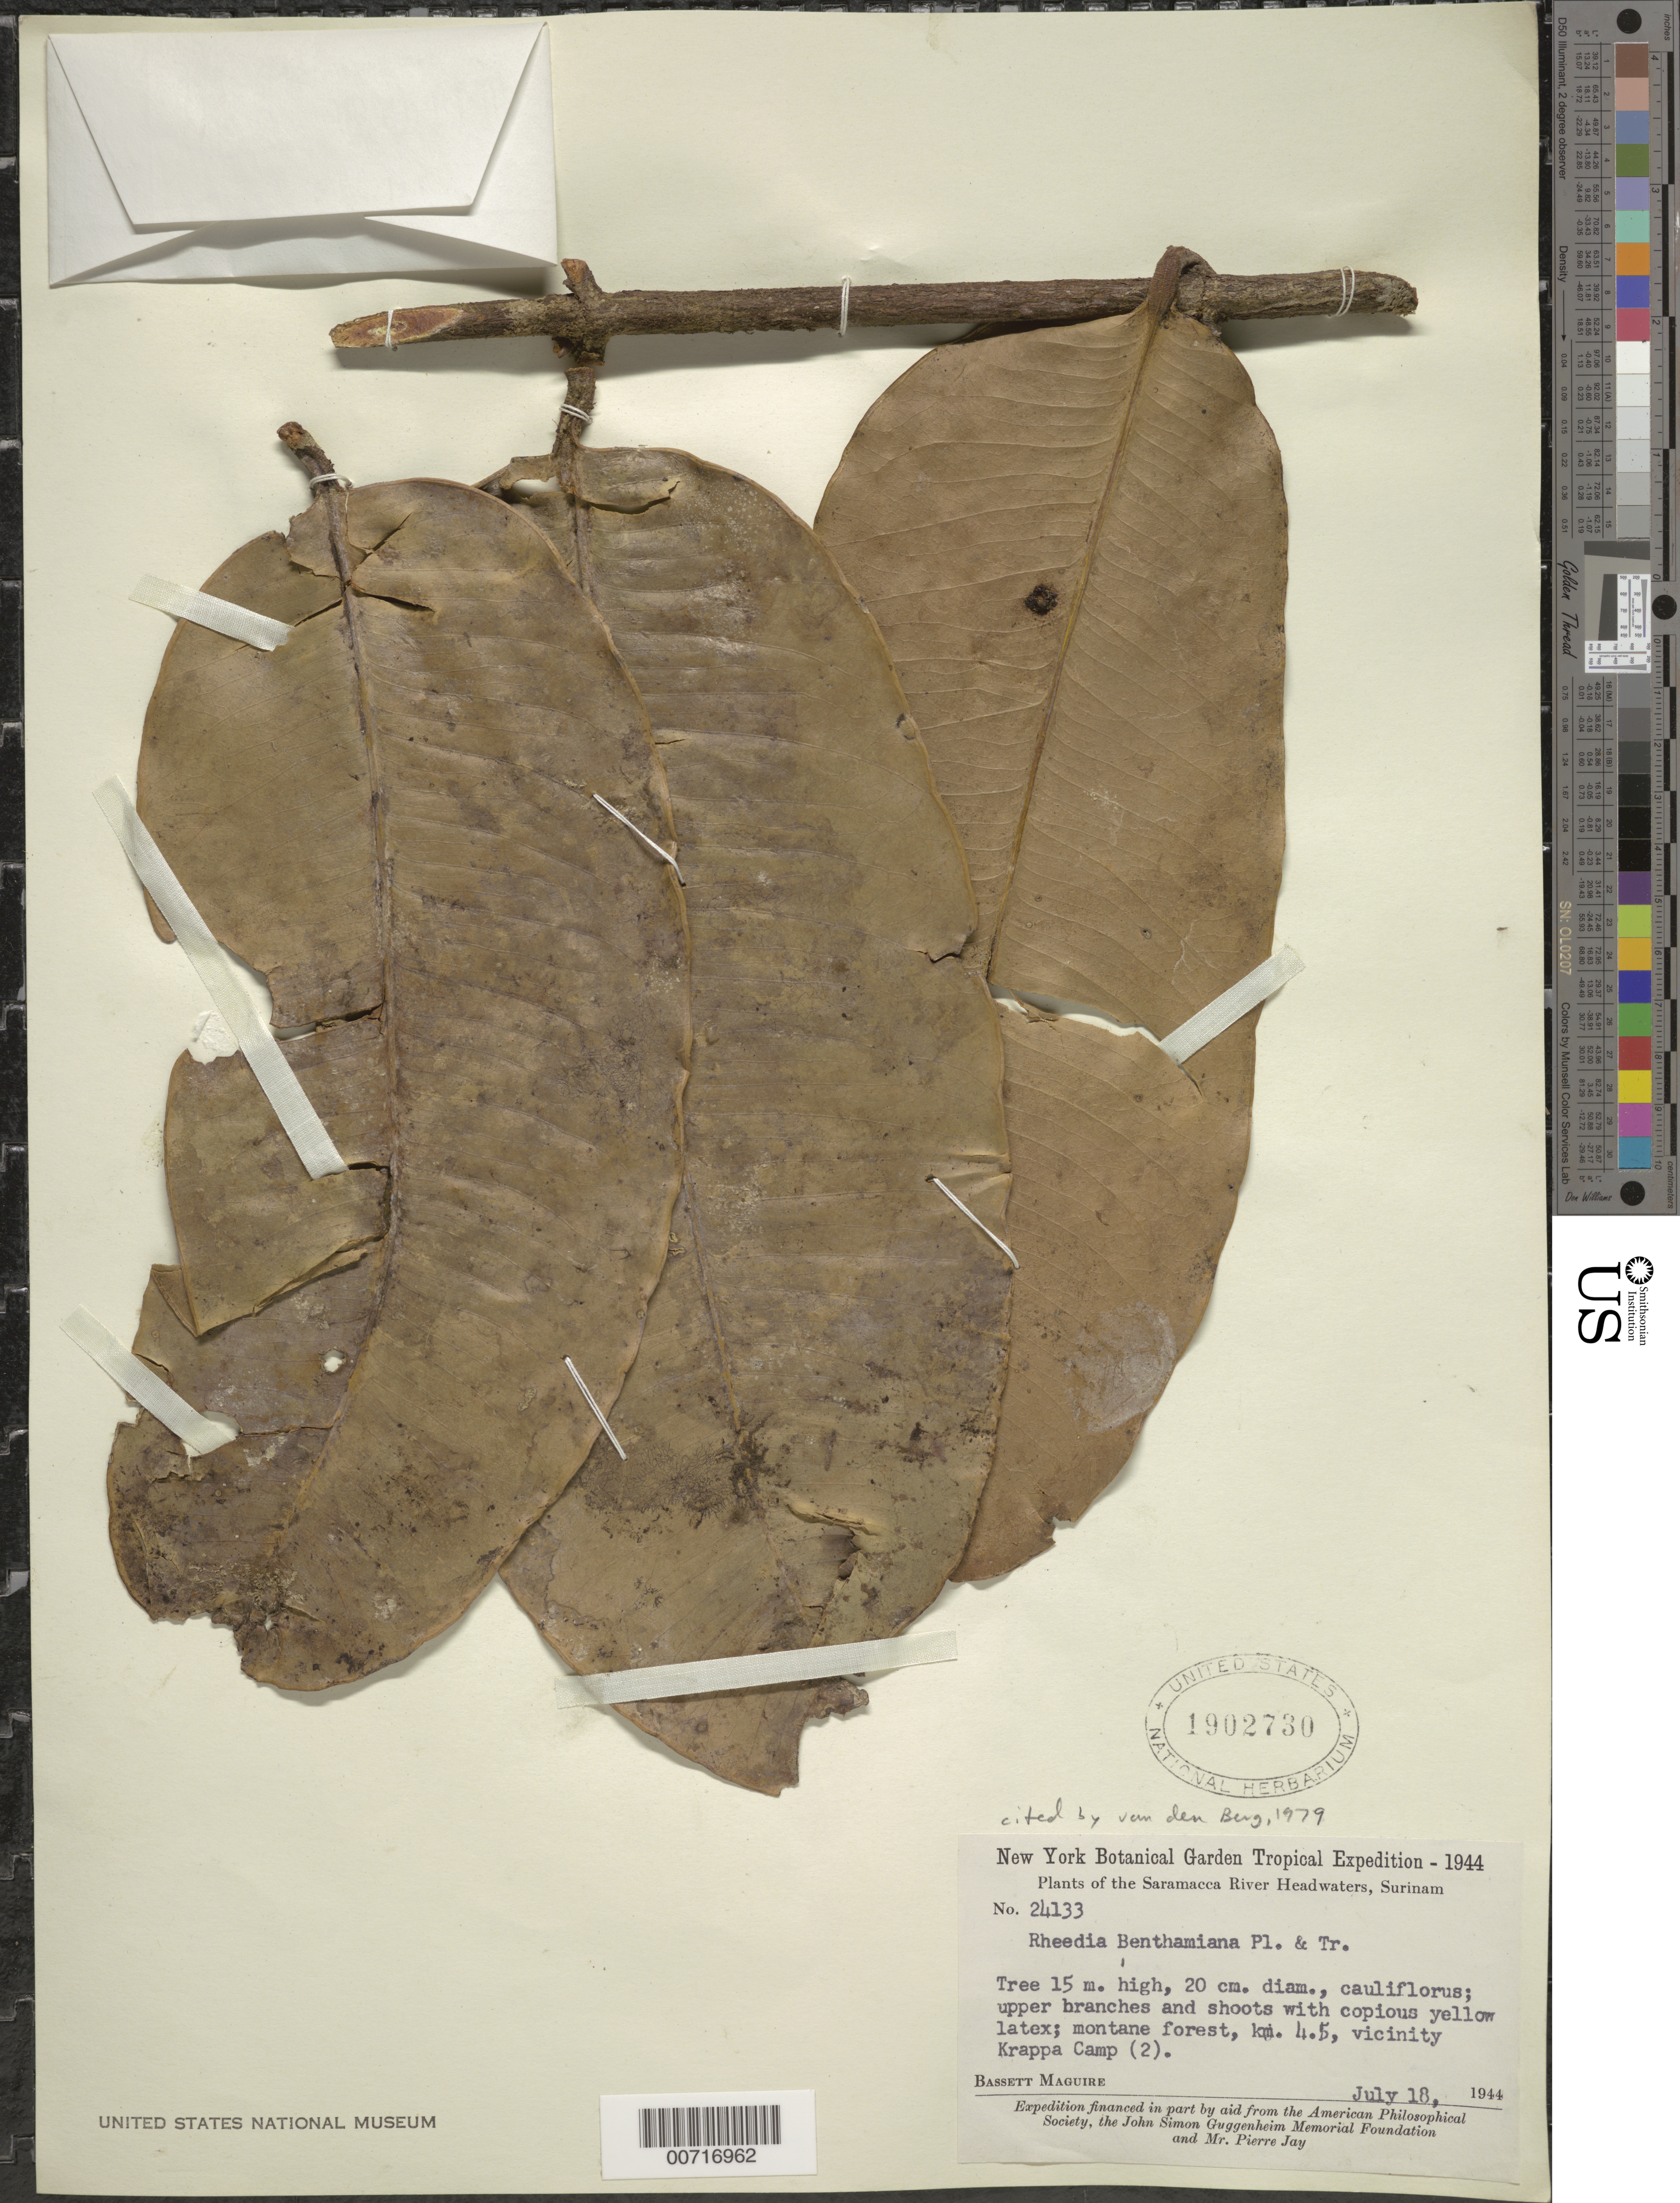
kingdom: Plantae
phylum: Tracheophyta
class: Magnoliopsida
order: Malpighiales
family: Clusiaceae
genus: Garcinia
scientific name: Garcinia benthamiana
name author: (Planch. & Triana) Pipoly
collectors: B. Maguire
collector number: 24133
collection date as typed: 18-Jul-44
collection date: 1944-07-18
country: Suriname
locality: Saramacca River, vic. Krappa Camp (No. 2), km 4.5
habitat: Montane forest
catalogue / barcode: US 1902730